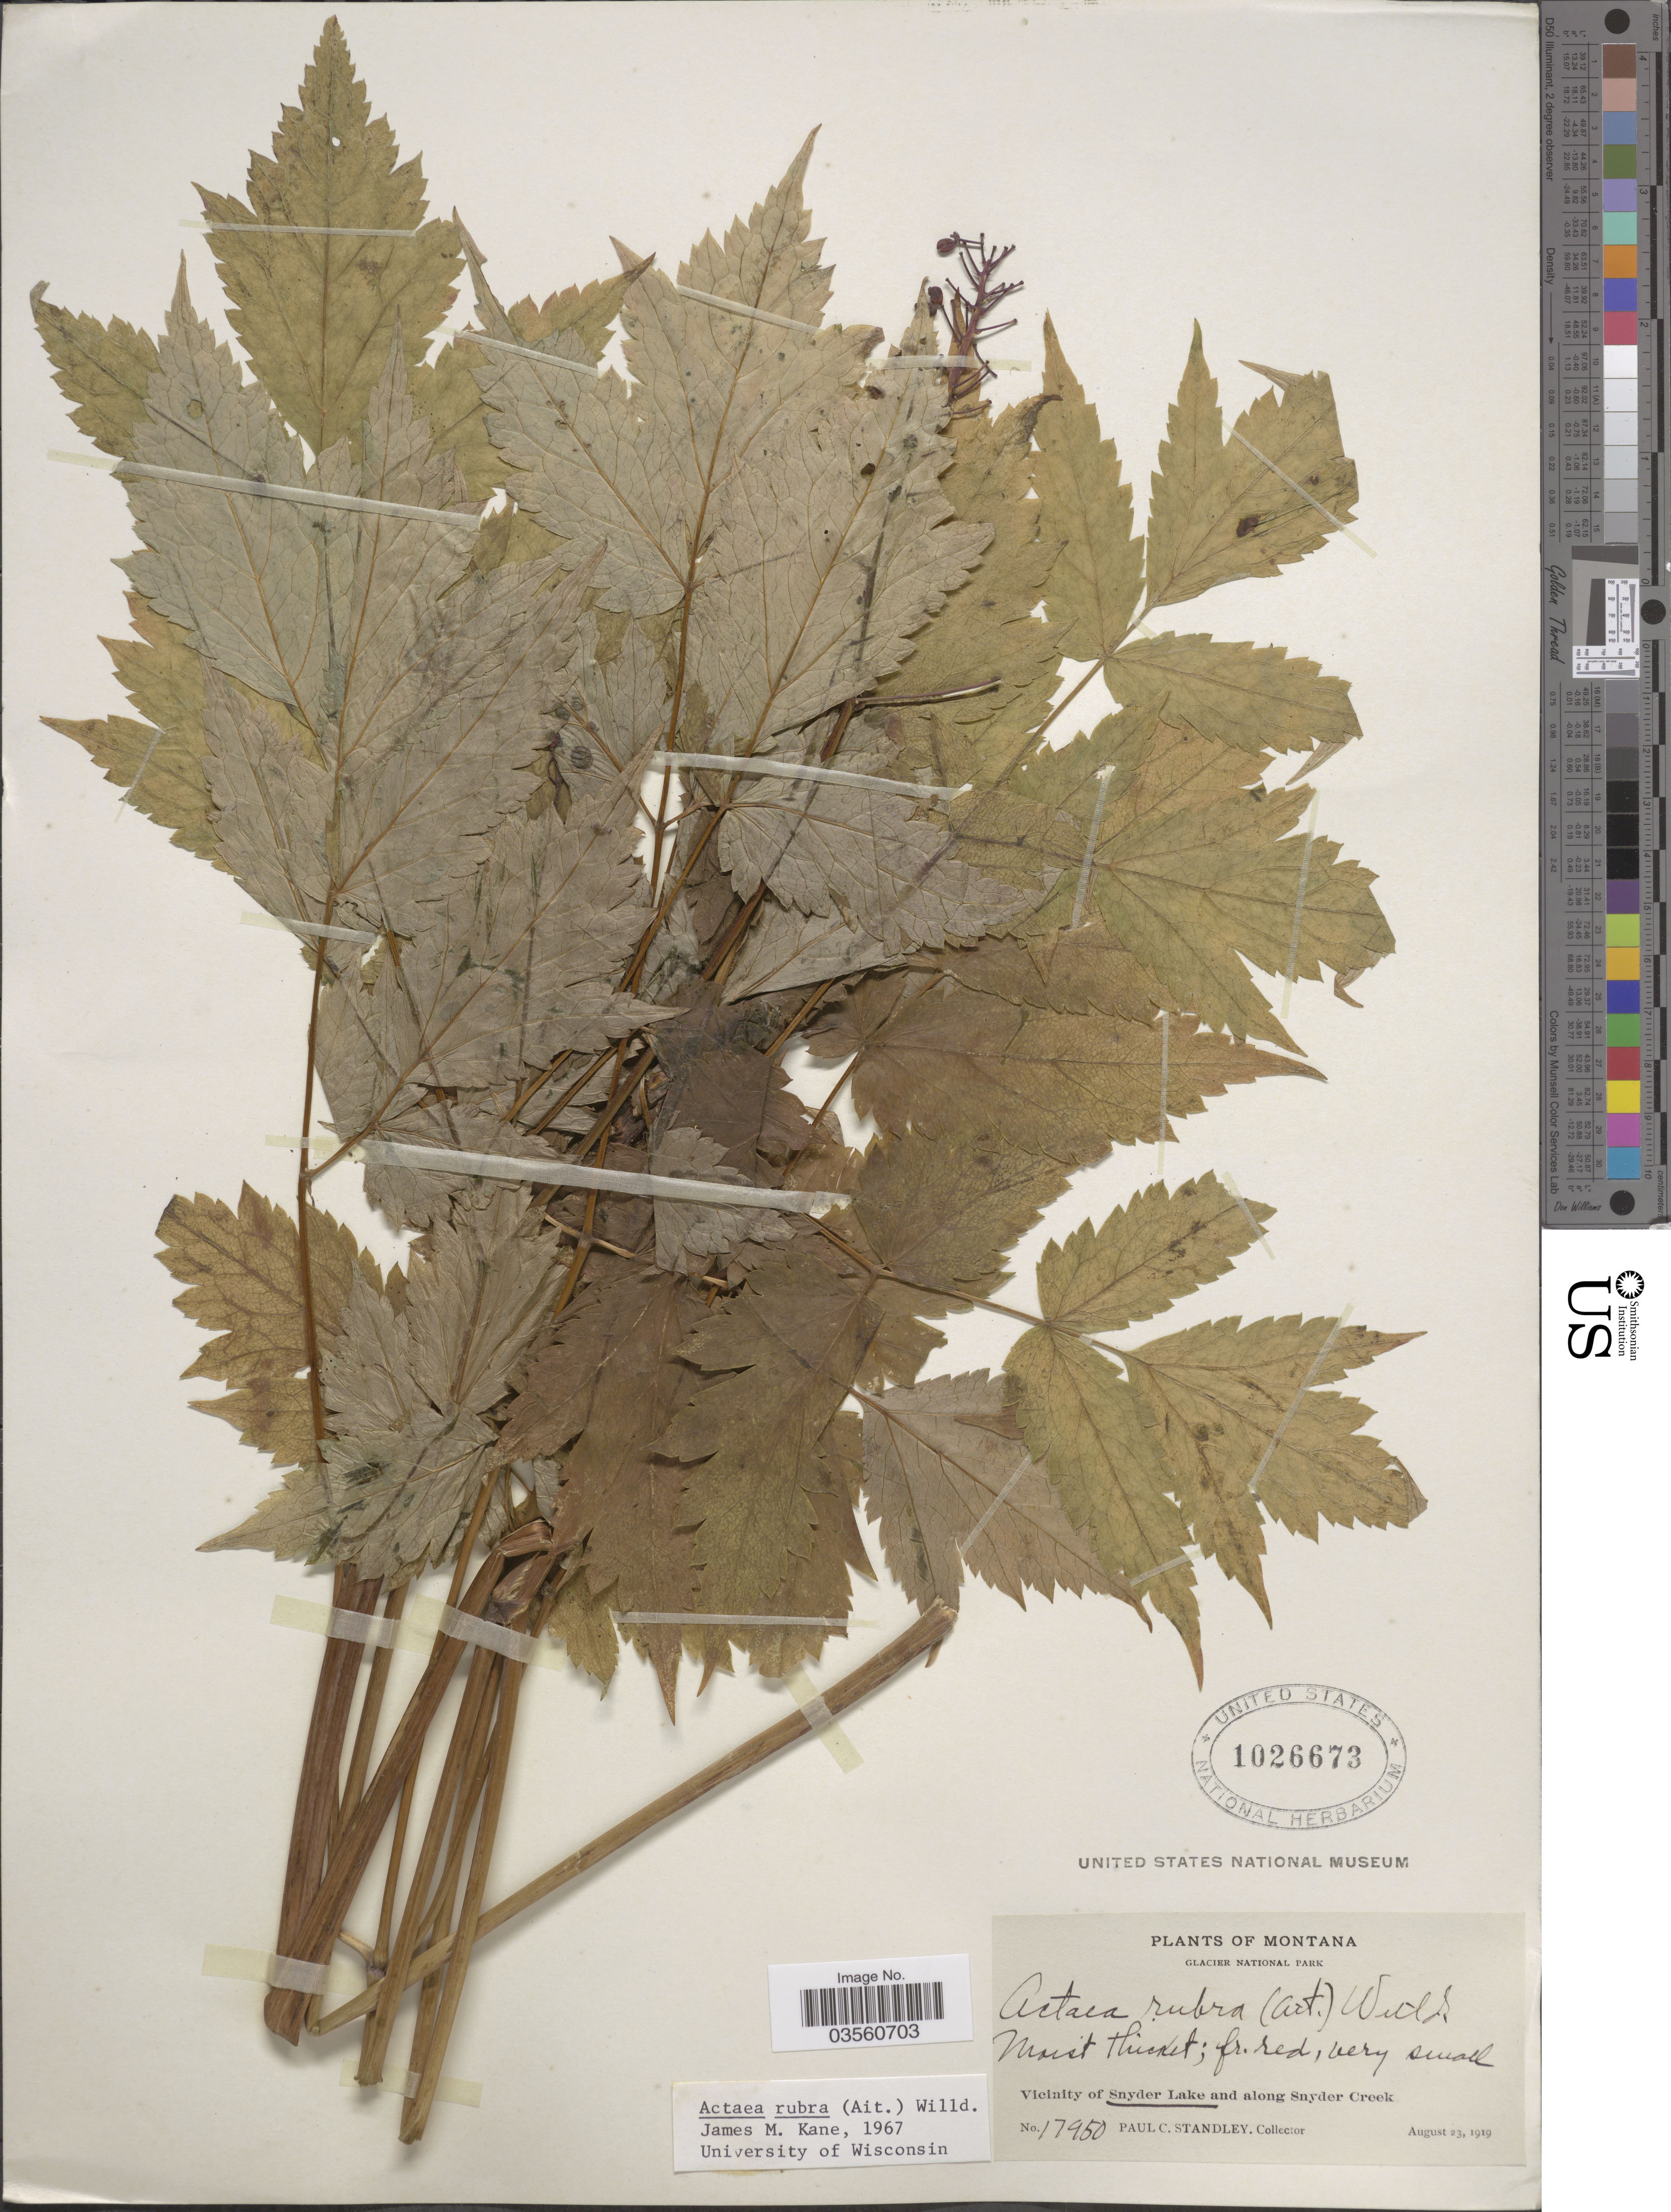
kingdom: Plantae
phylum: Tracheophyta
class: Magnoliopsida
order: Ranunculales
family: Ranunculaceae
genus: Actaea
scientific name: Actaea rubra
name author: (Aiton) Willd.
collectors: P. C. Standley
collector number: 17950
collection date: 1919-08-23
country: United States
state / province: Montana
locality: Glacier National Park. Vicinity of Snyder Lake and along Snyder Creek.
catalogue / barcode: US 1026673